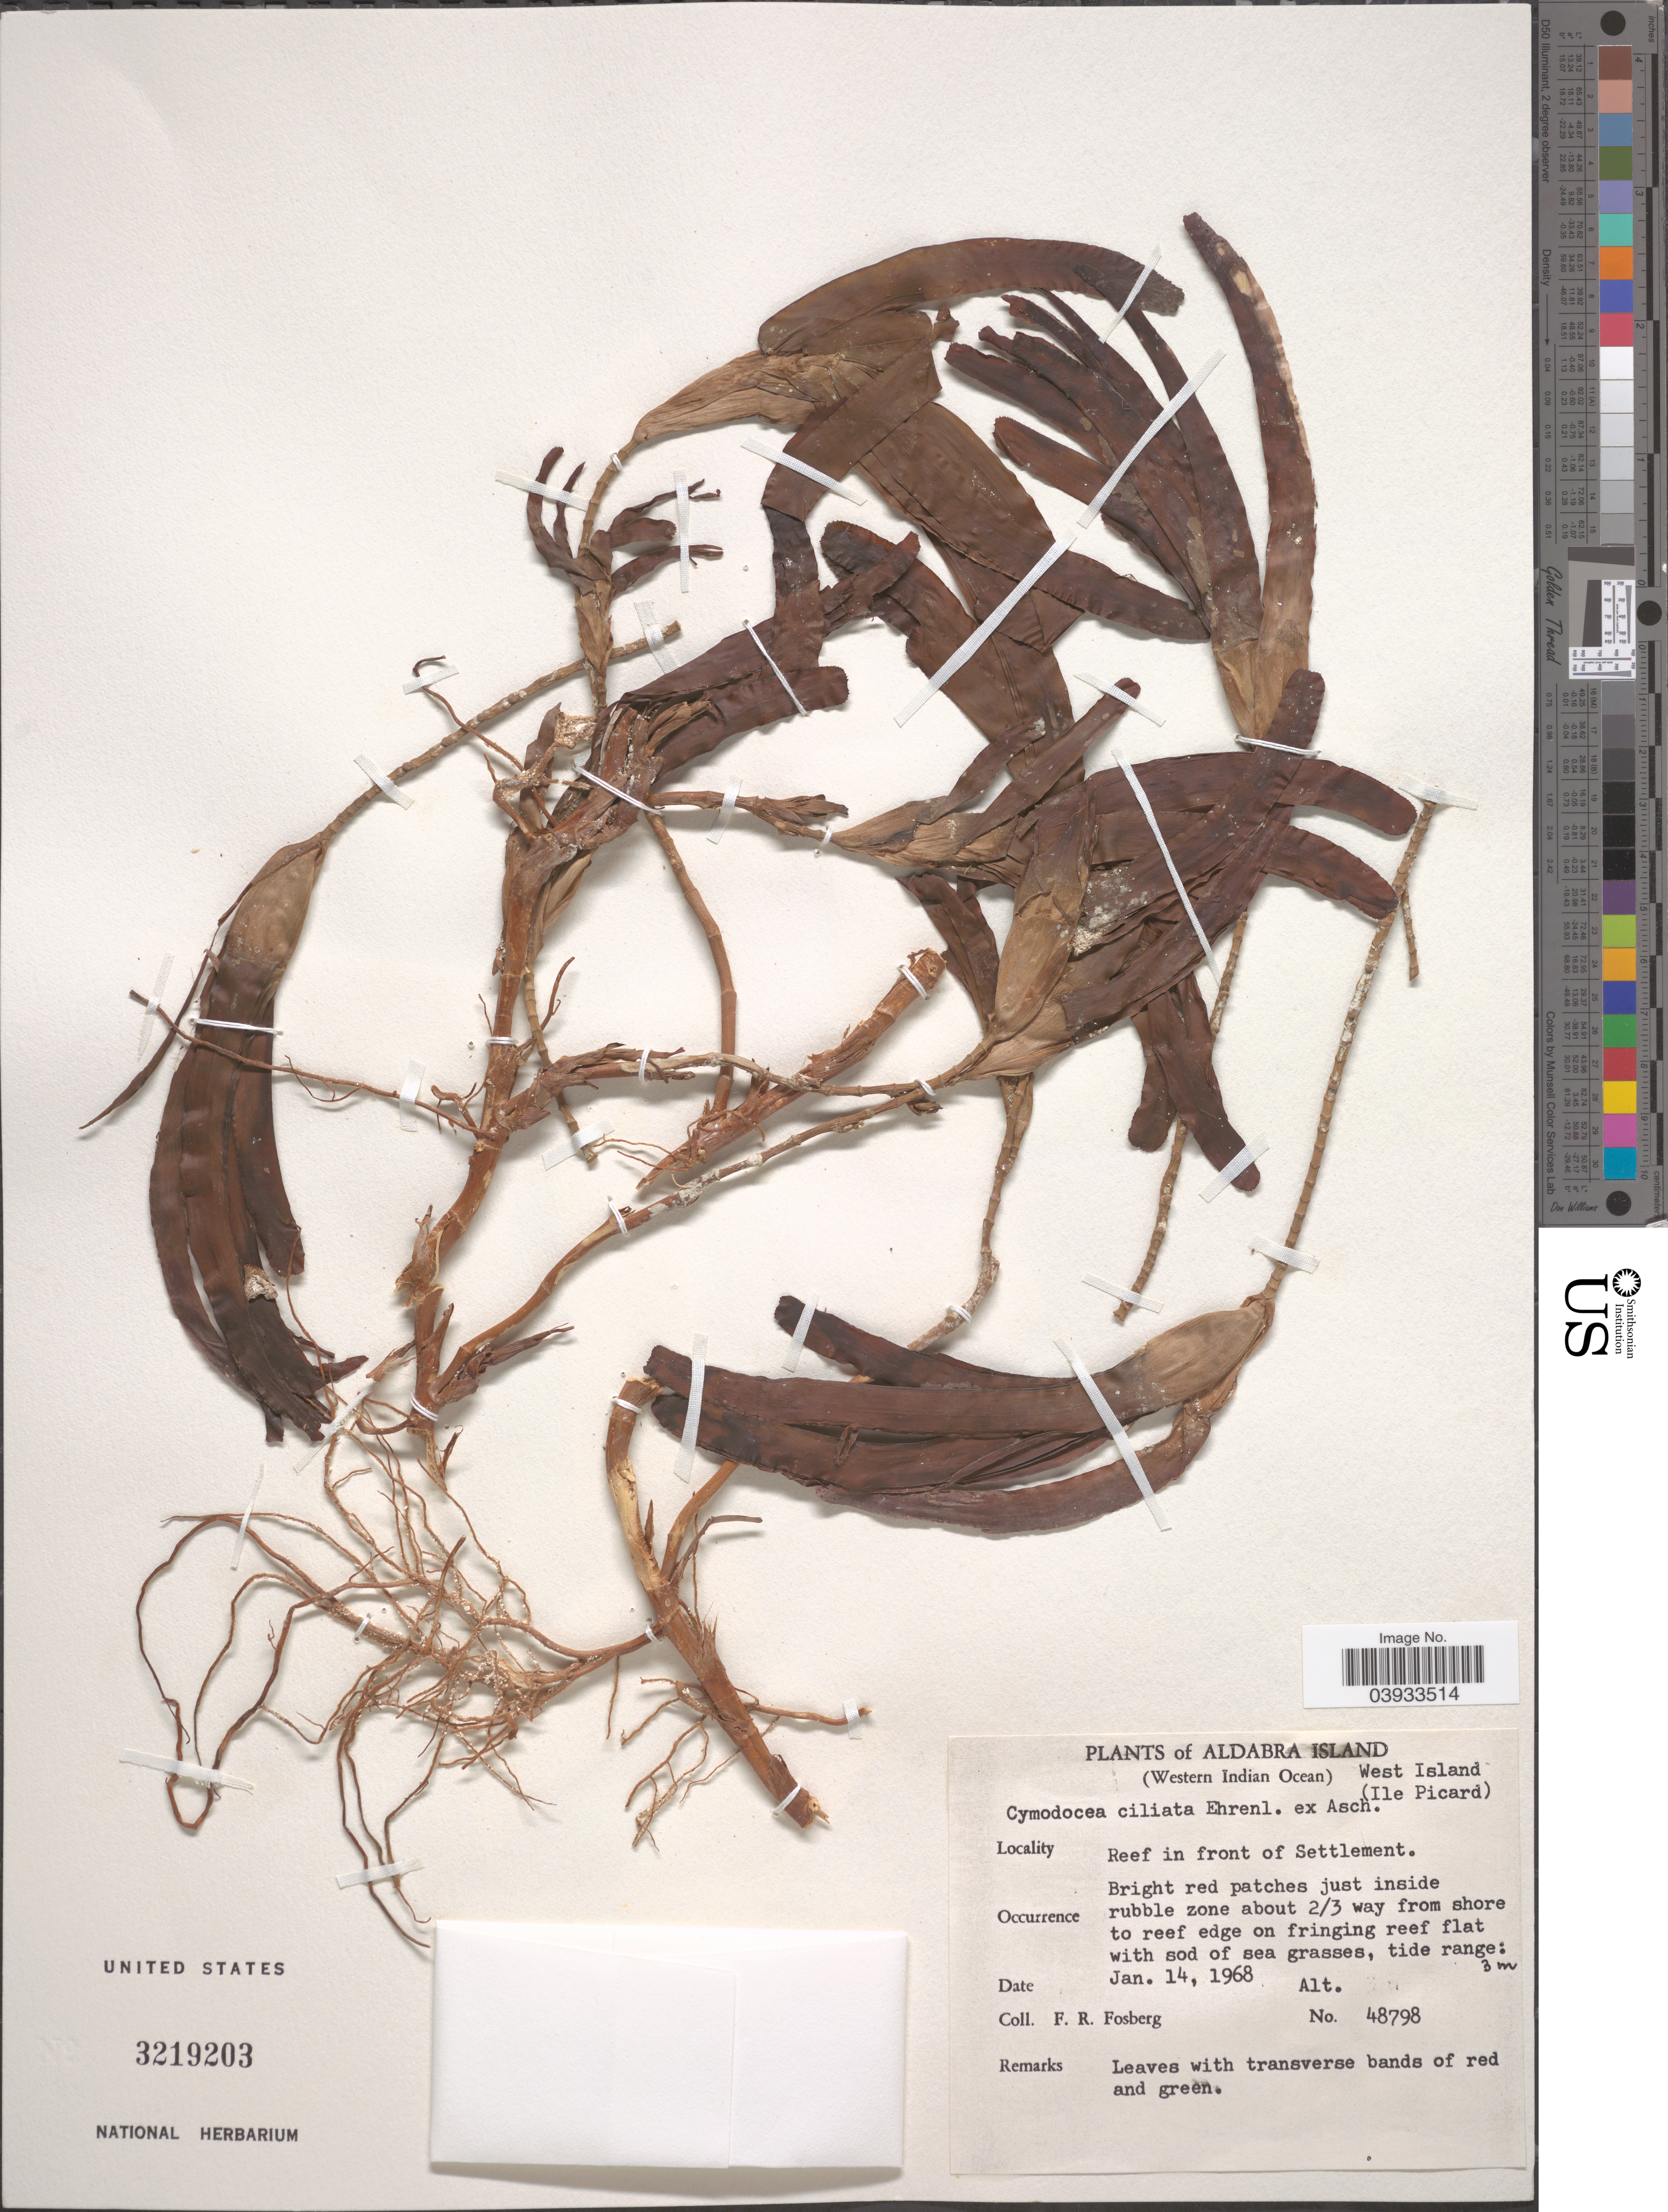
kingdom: Plantae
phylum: Tracheophyta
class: Liliopsida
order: Alismatales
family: Cymodoceaceae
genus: Thalassodendron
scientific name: Thalassodendron ciliatum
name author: (Forssk.) Hartog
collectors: F. R. Fosberg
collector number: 48798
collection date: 1968-01-14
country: Seychelles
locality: Aldabra Island. (Western Indian Ocean) West Island (Ile Picard). In front of Settlement.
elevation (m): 3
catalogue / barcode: US 3219203